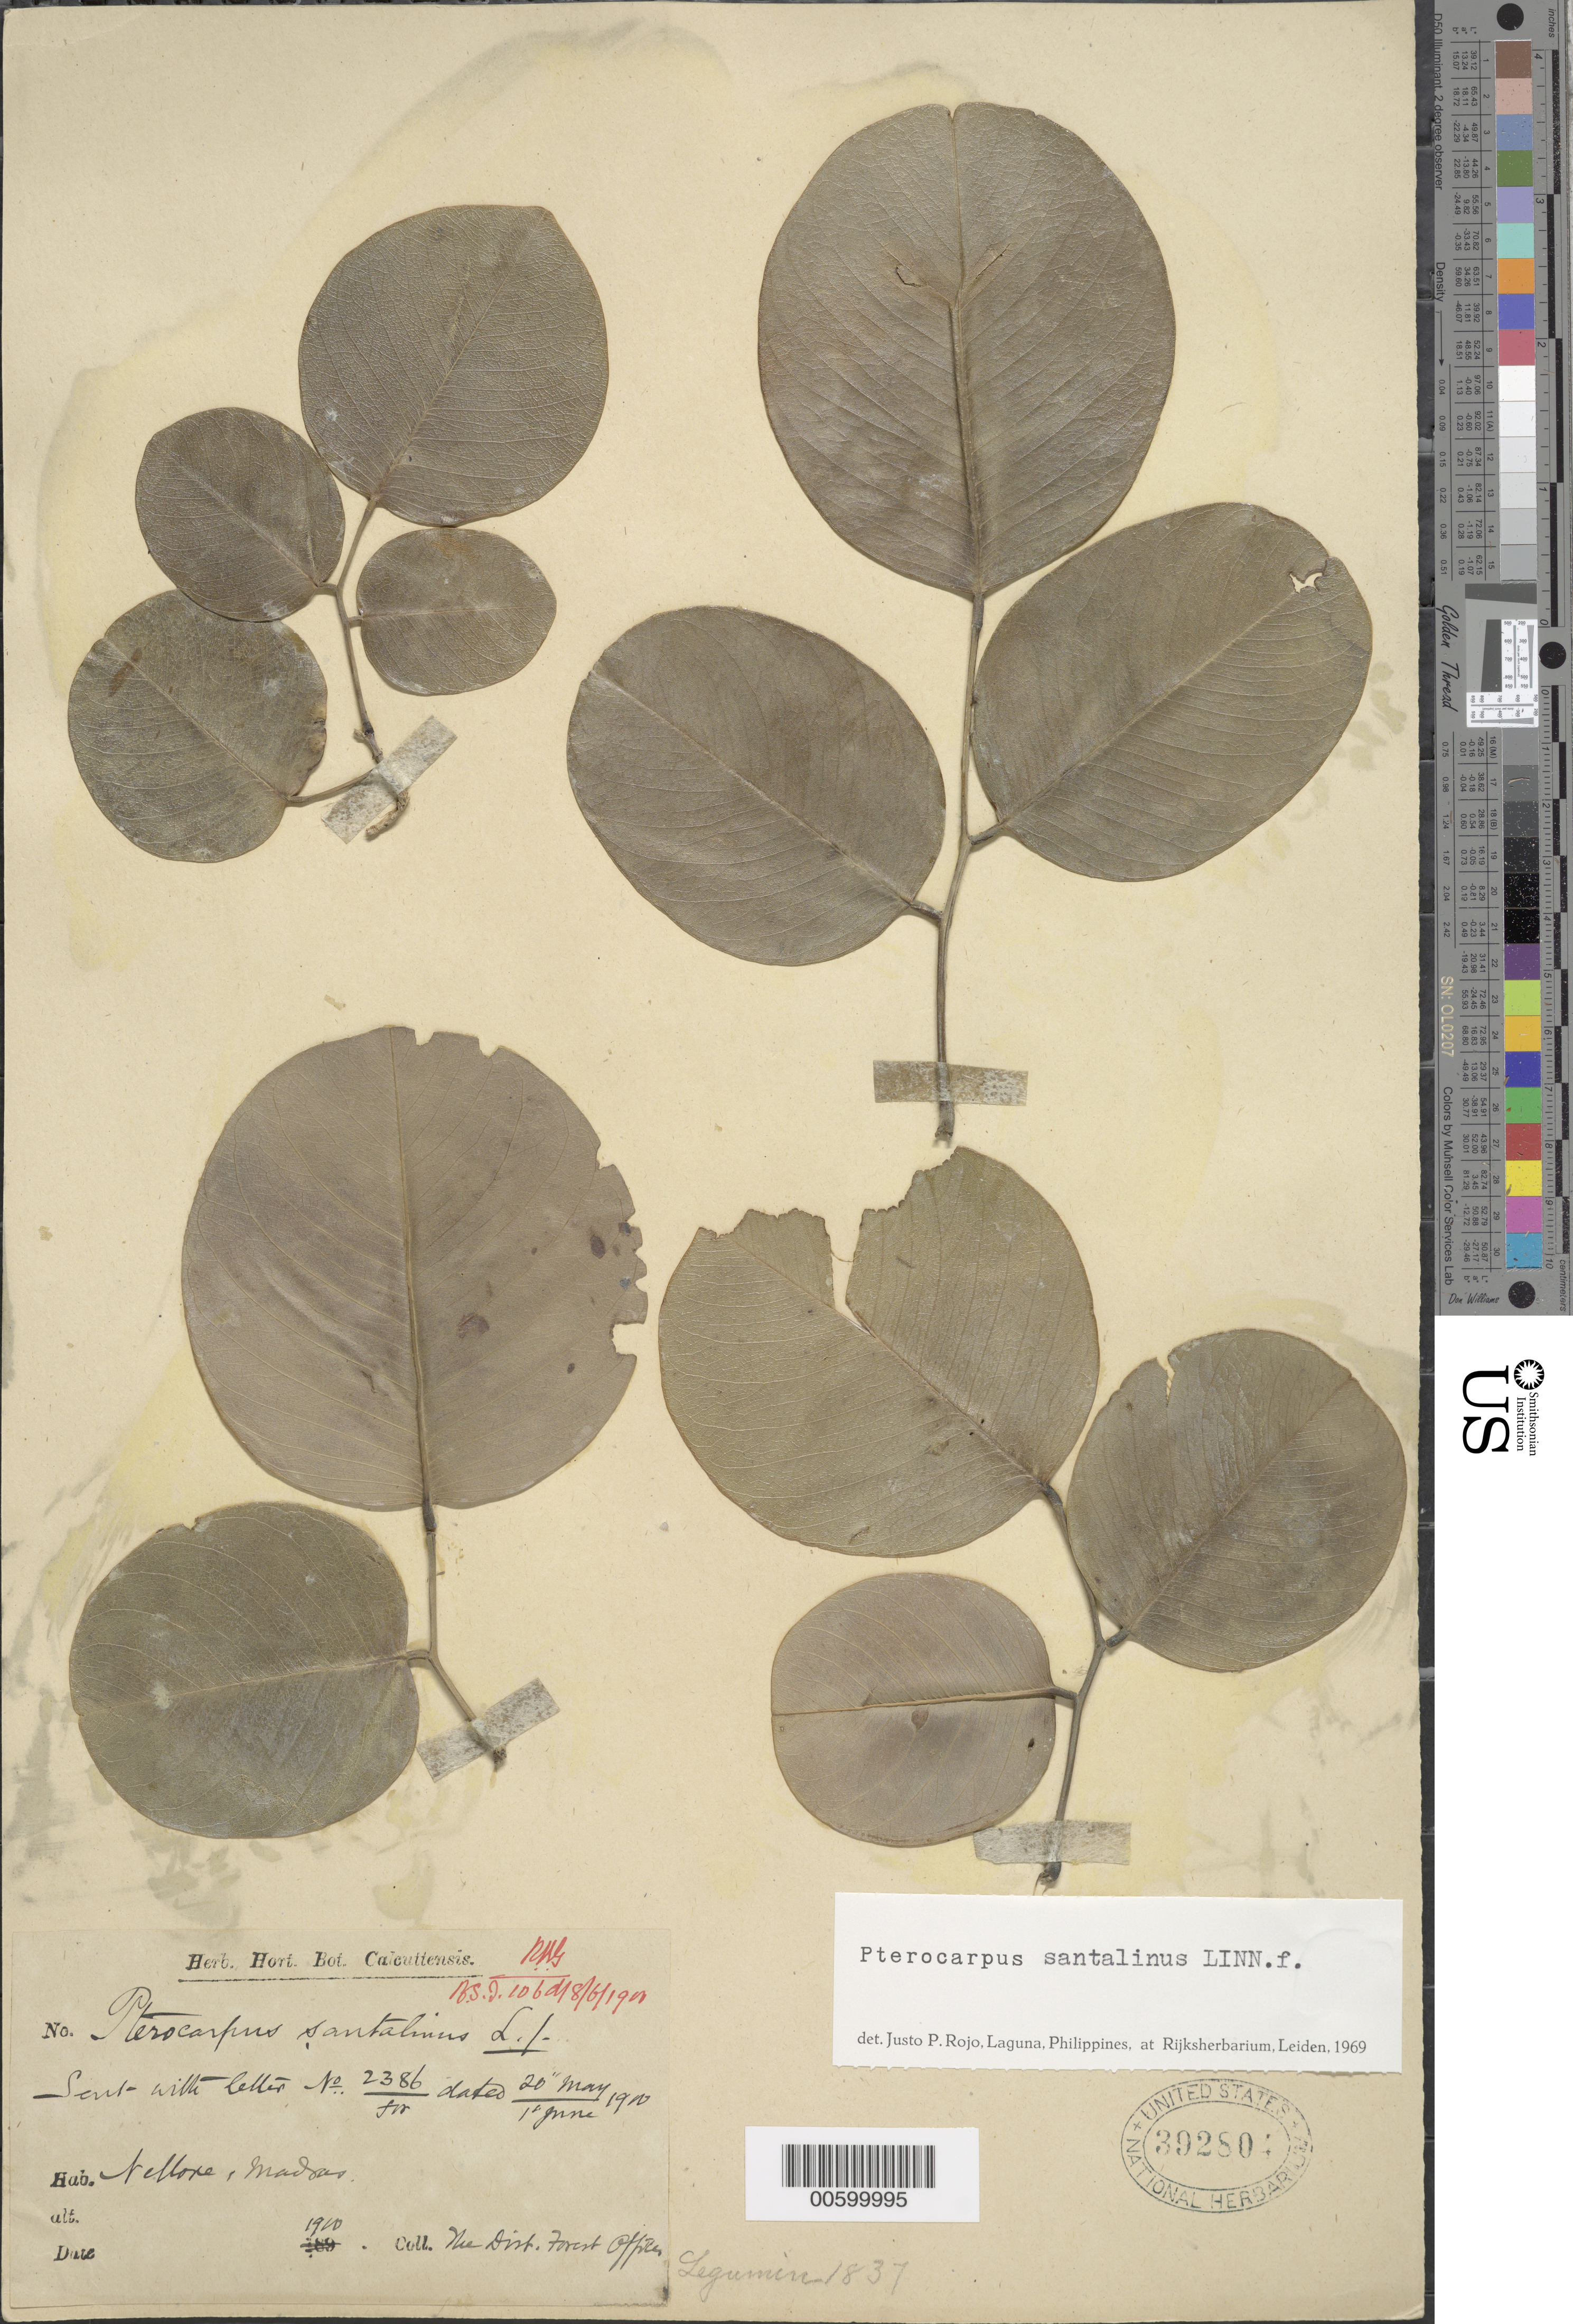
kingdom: Plantae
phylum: Tracheophyta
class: Magnoliopsida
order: Fabales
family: Fabaceae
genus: Pterocarpus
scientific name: Pterocarpus santalinus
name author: L. f.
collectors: Nu Dist. Forest Officer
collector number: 2386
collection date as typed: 20 May 1910 to 01 Jun 1910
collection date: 1910-05-20/1910-06-01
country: India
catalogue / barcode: US 392804